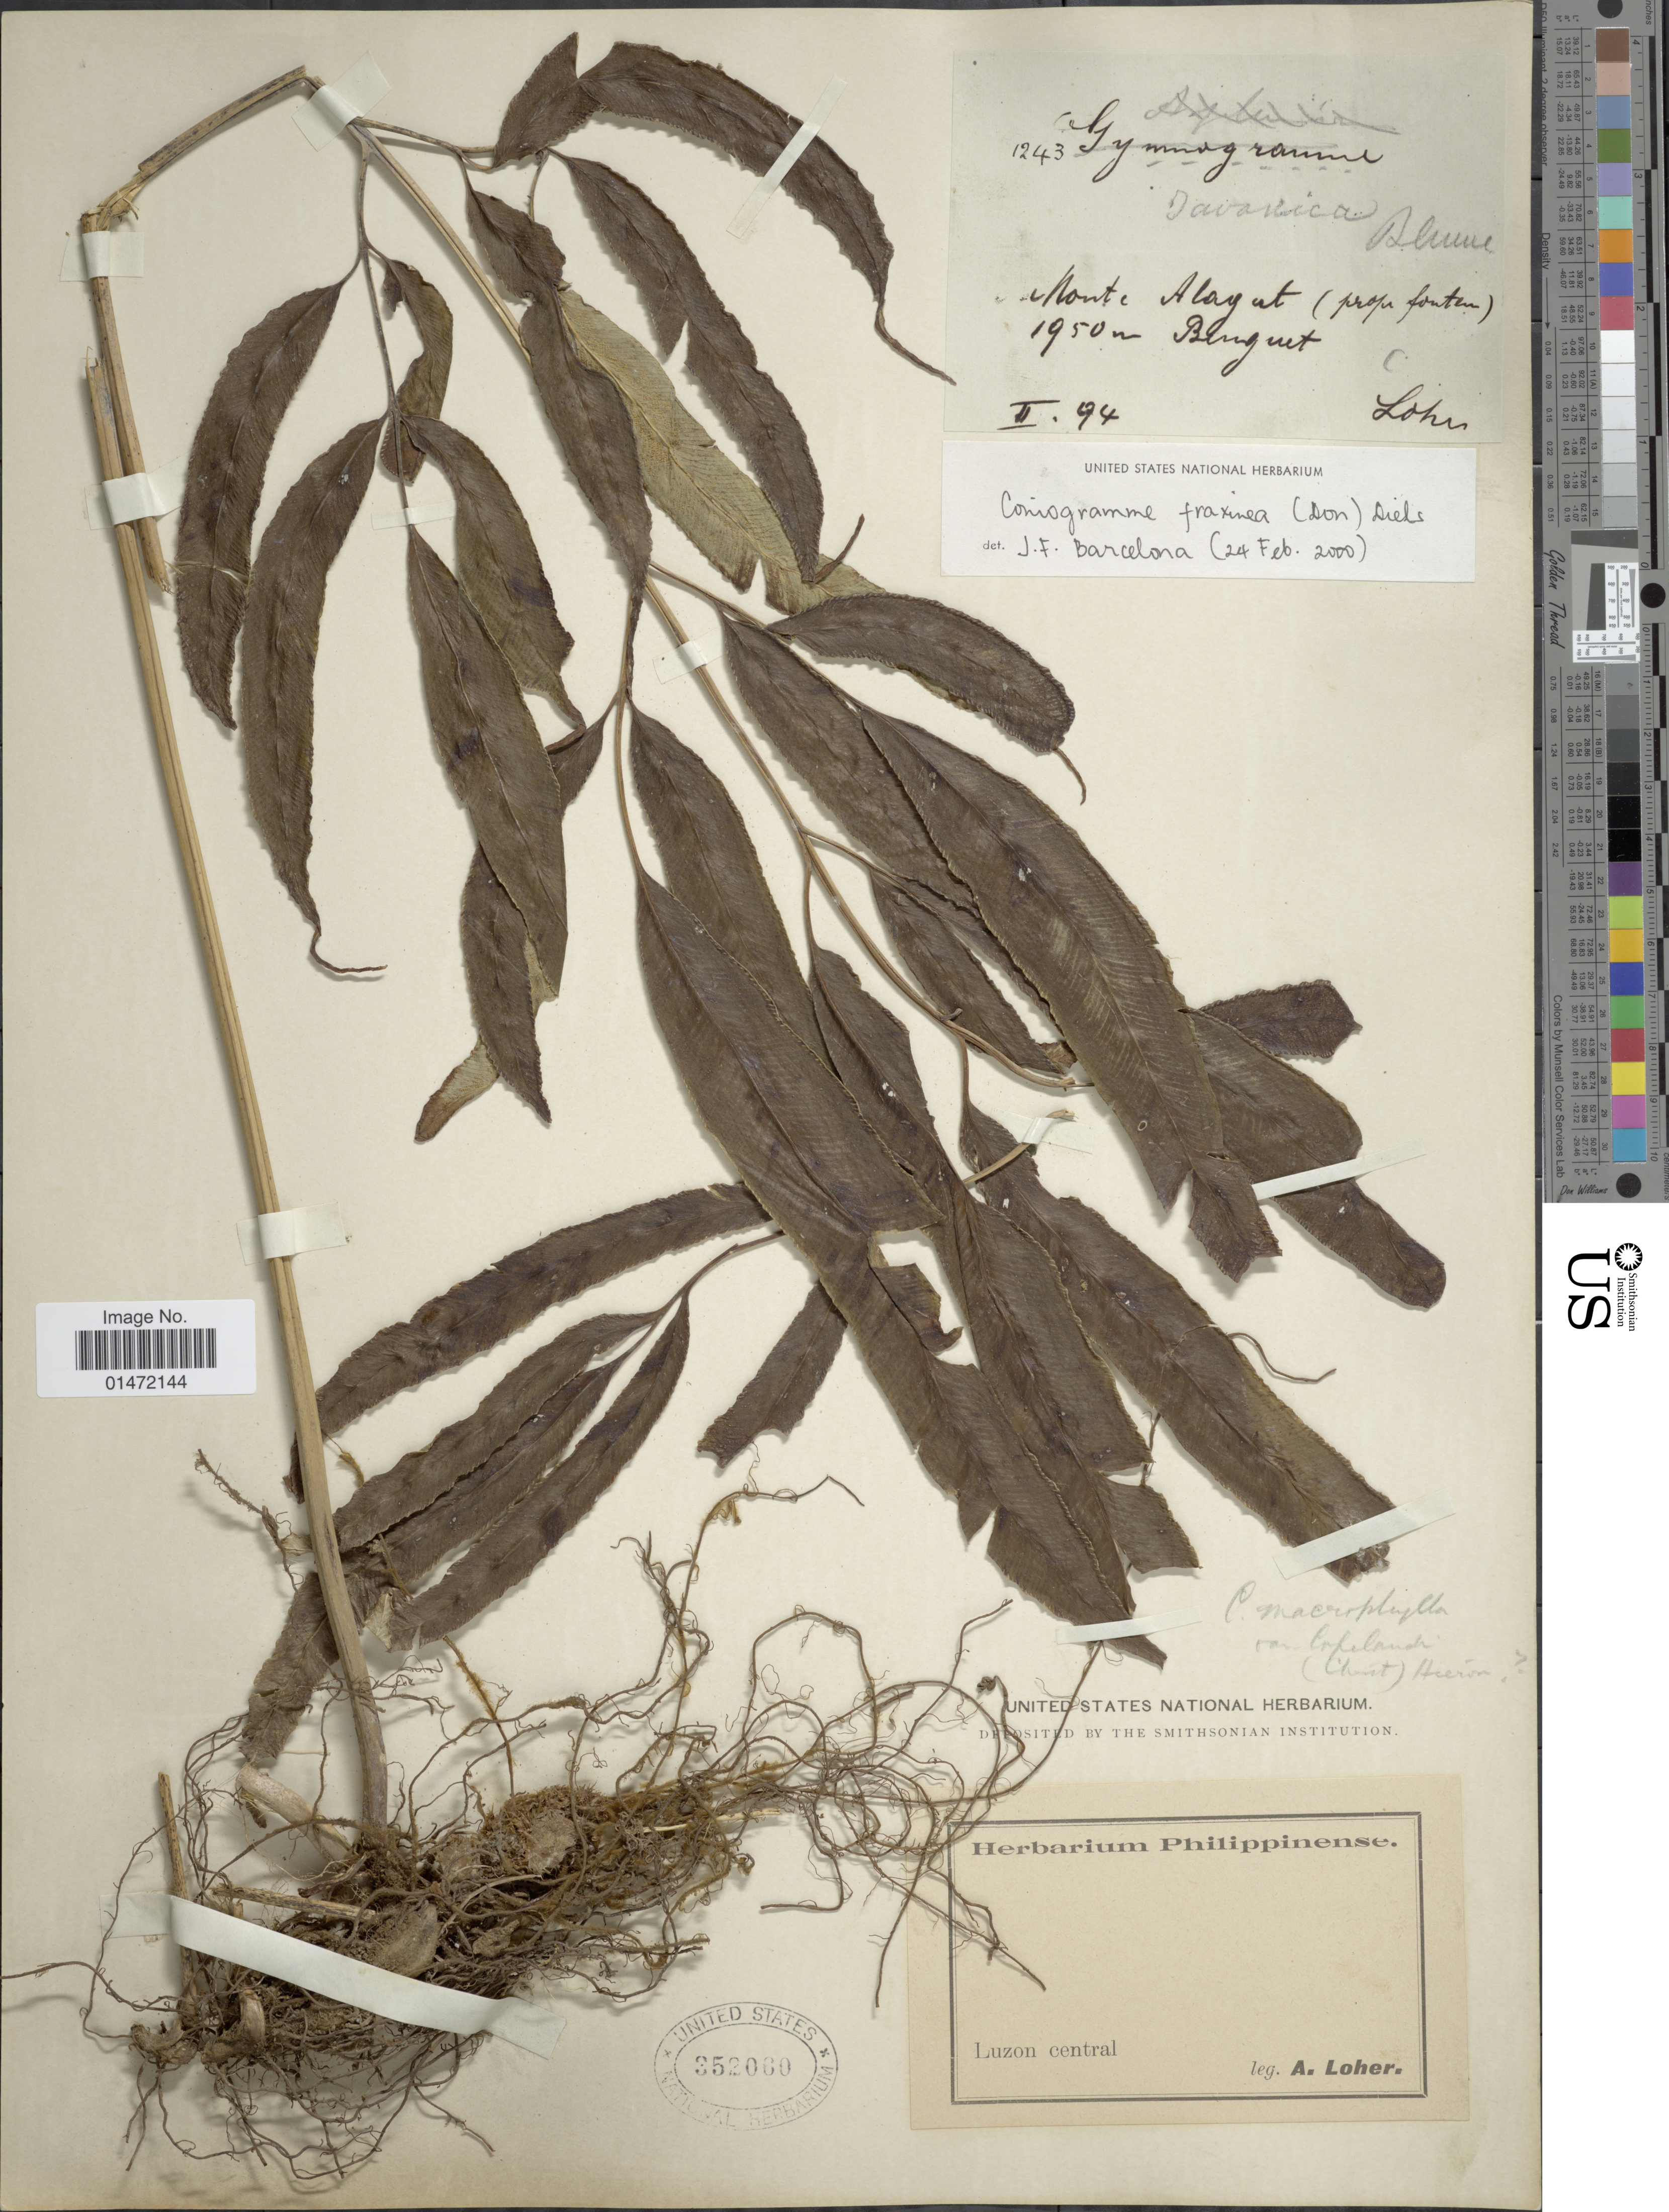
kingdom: Plantae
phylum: Tracheophyta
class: Polypodiopsida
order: Polypodiales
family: Pteridaceae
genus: Coniogramme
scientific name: Coniogramme fraxinea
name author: (D. Don) Diels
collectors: A. Loher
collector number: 1243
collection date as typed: Transcribed d/m/y: /2/94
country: Philippines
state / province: Central Luzon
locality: Monte Alayat (prose sarten), Benguet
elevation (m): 1950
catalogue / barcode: US 352060